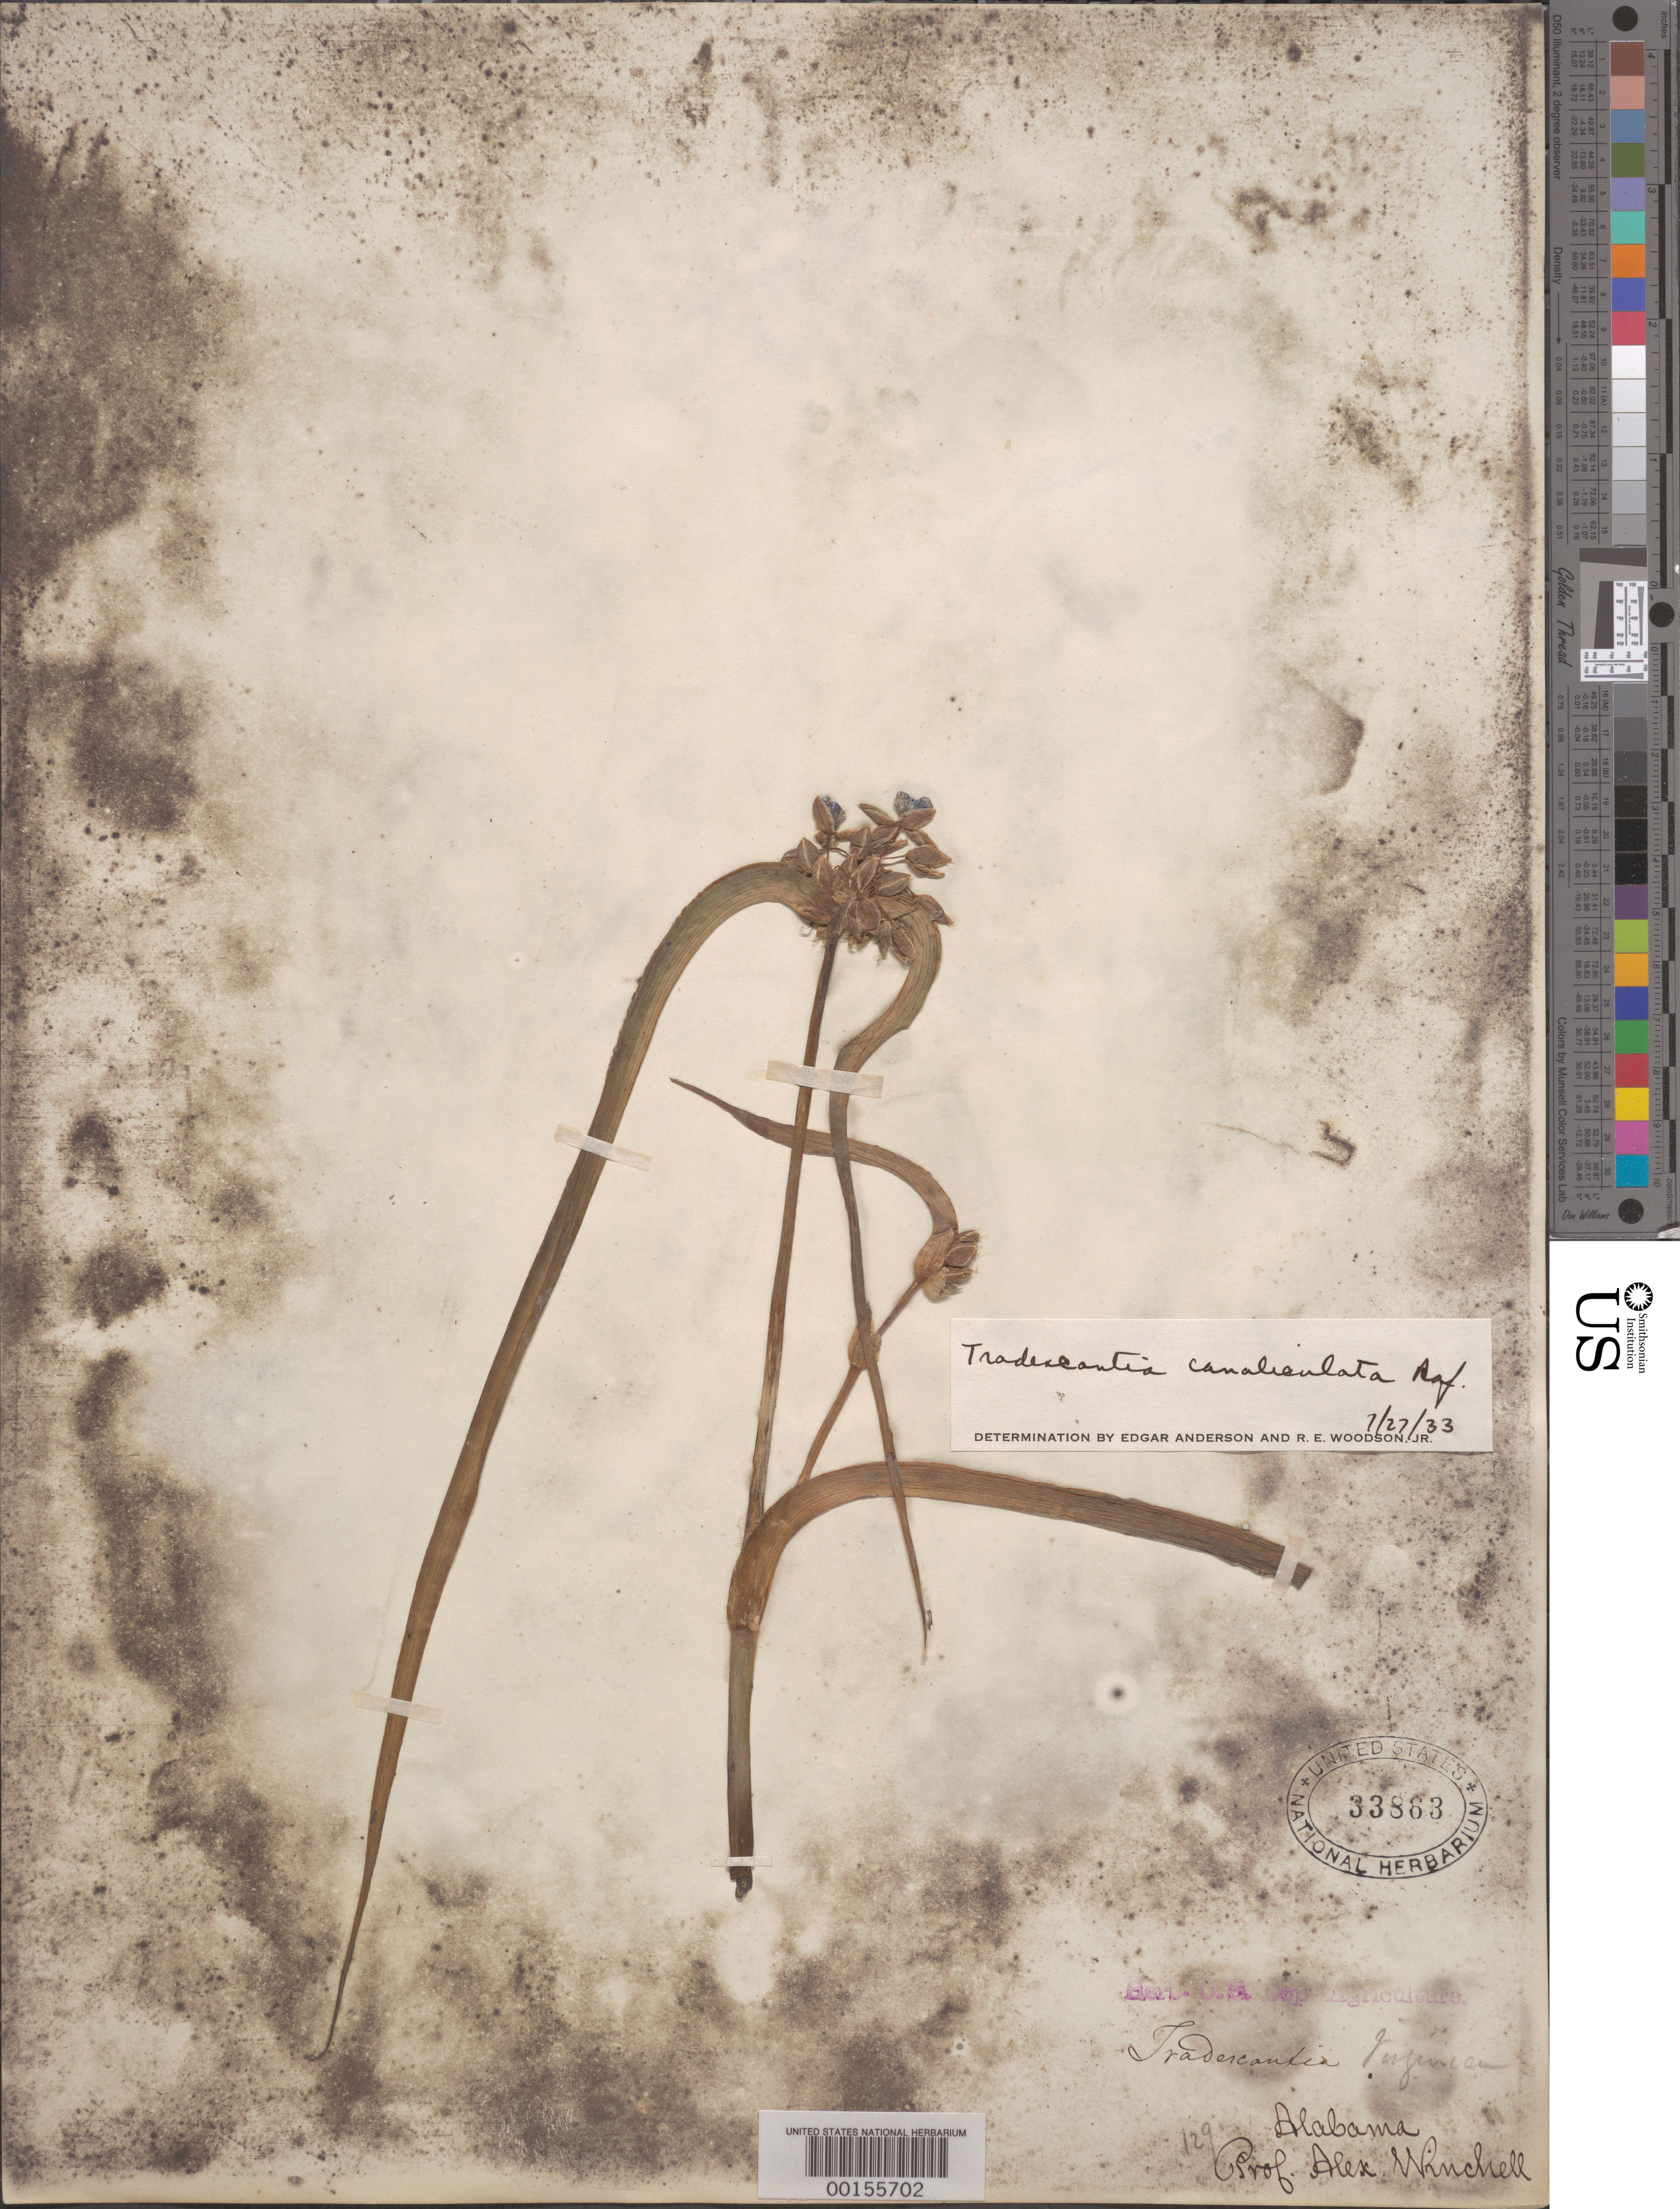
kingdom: Plantae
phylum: Tracheophyta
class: Liliopsida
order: Commelinales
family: Commelinaceae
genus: Tradescantia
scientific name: Tradescantia ohiensis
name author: Raf.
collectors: A. Winchell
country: United States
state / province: Alabama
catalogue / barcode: US 33863